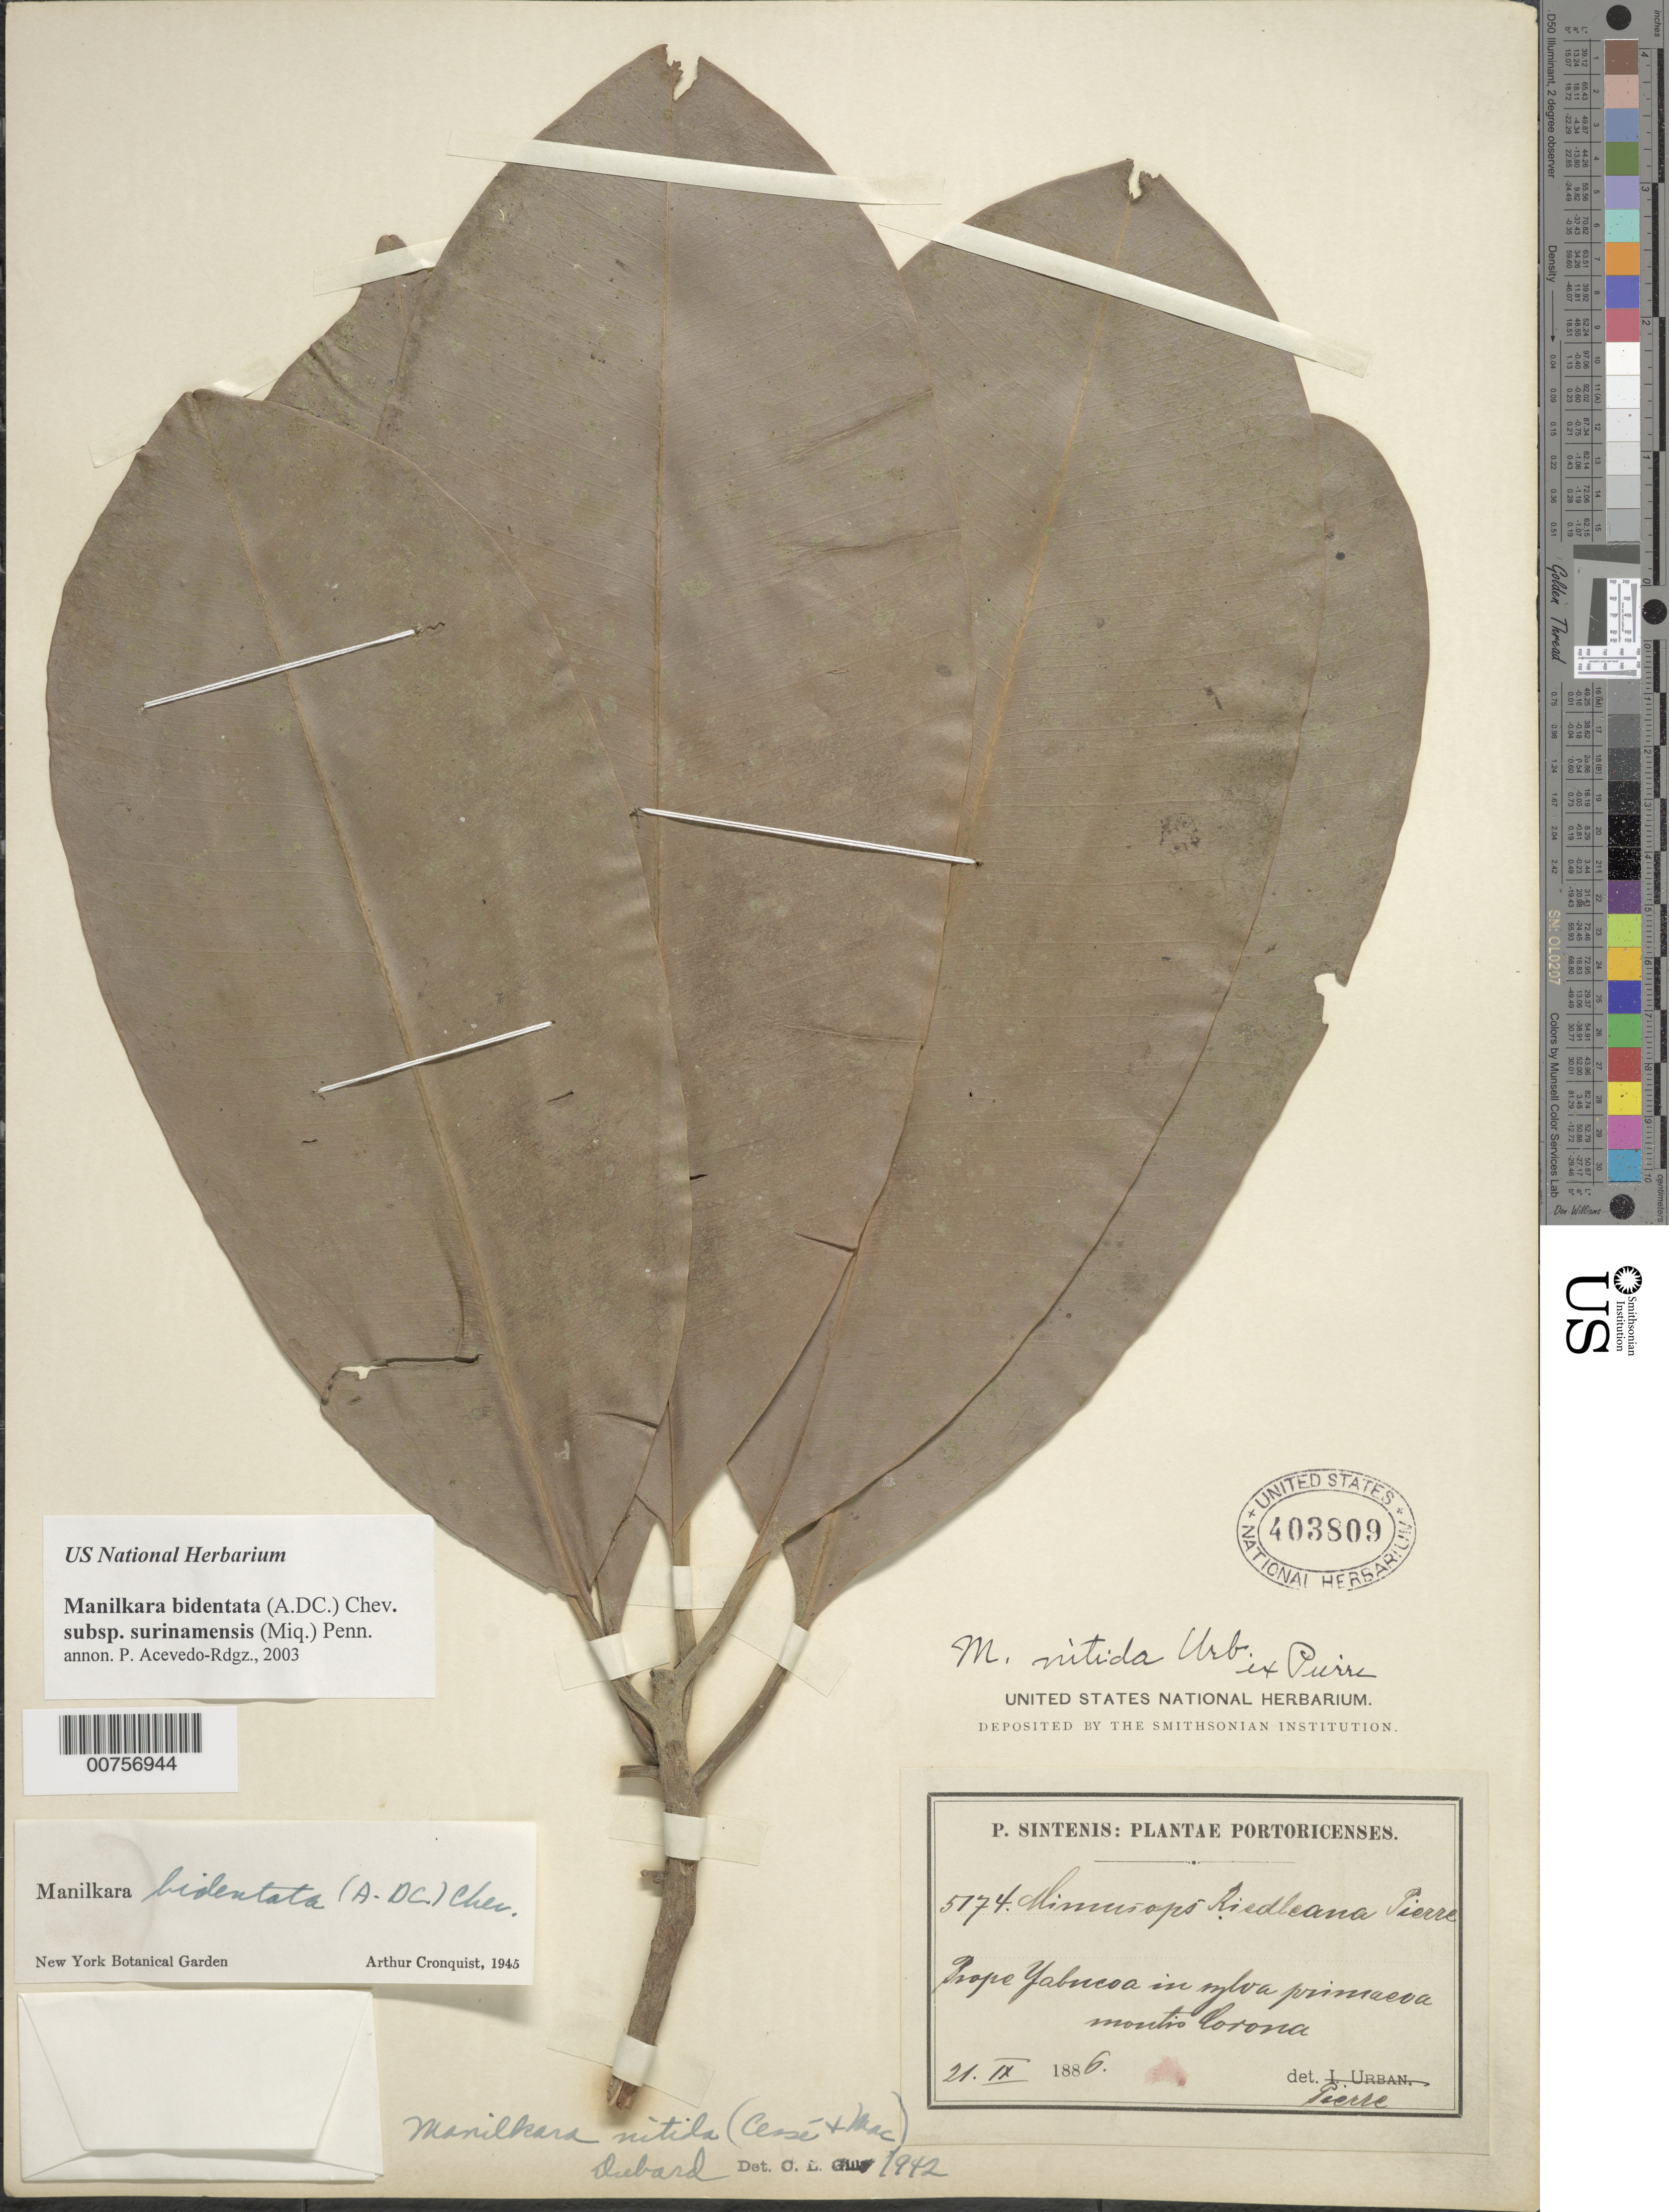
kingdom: Plantae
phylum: Tracheophyta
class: Magnoliopsida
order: Ericales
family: Sapotaceae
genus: Manilkara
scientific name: Manilkara bidentata subsp. surinamensis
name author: (Miq.) T.D. Penn.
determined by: Acevedo-Rodríguez, P., (BOT), Smithsonian Institution - National Museum of Natural History (UNITED STATES)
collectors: P. Sintenis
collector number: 5174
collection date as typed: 21 Sep 1886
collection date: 1886-09-21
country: Puerto Rico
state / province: Yabucoa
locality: Prope Yabucoa in sylva primaeva montis Corona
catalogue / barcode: US 403809